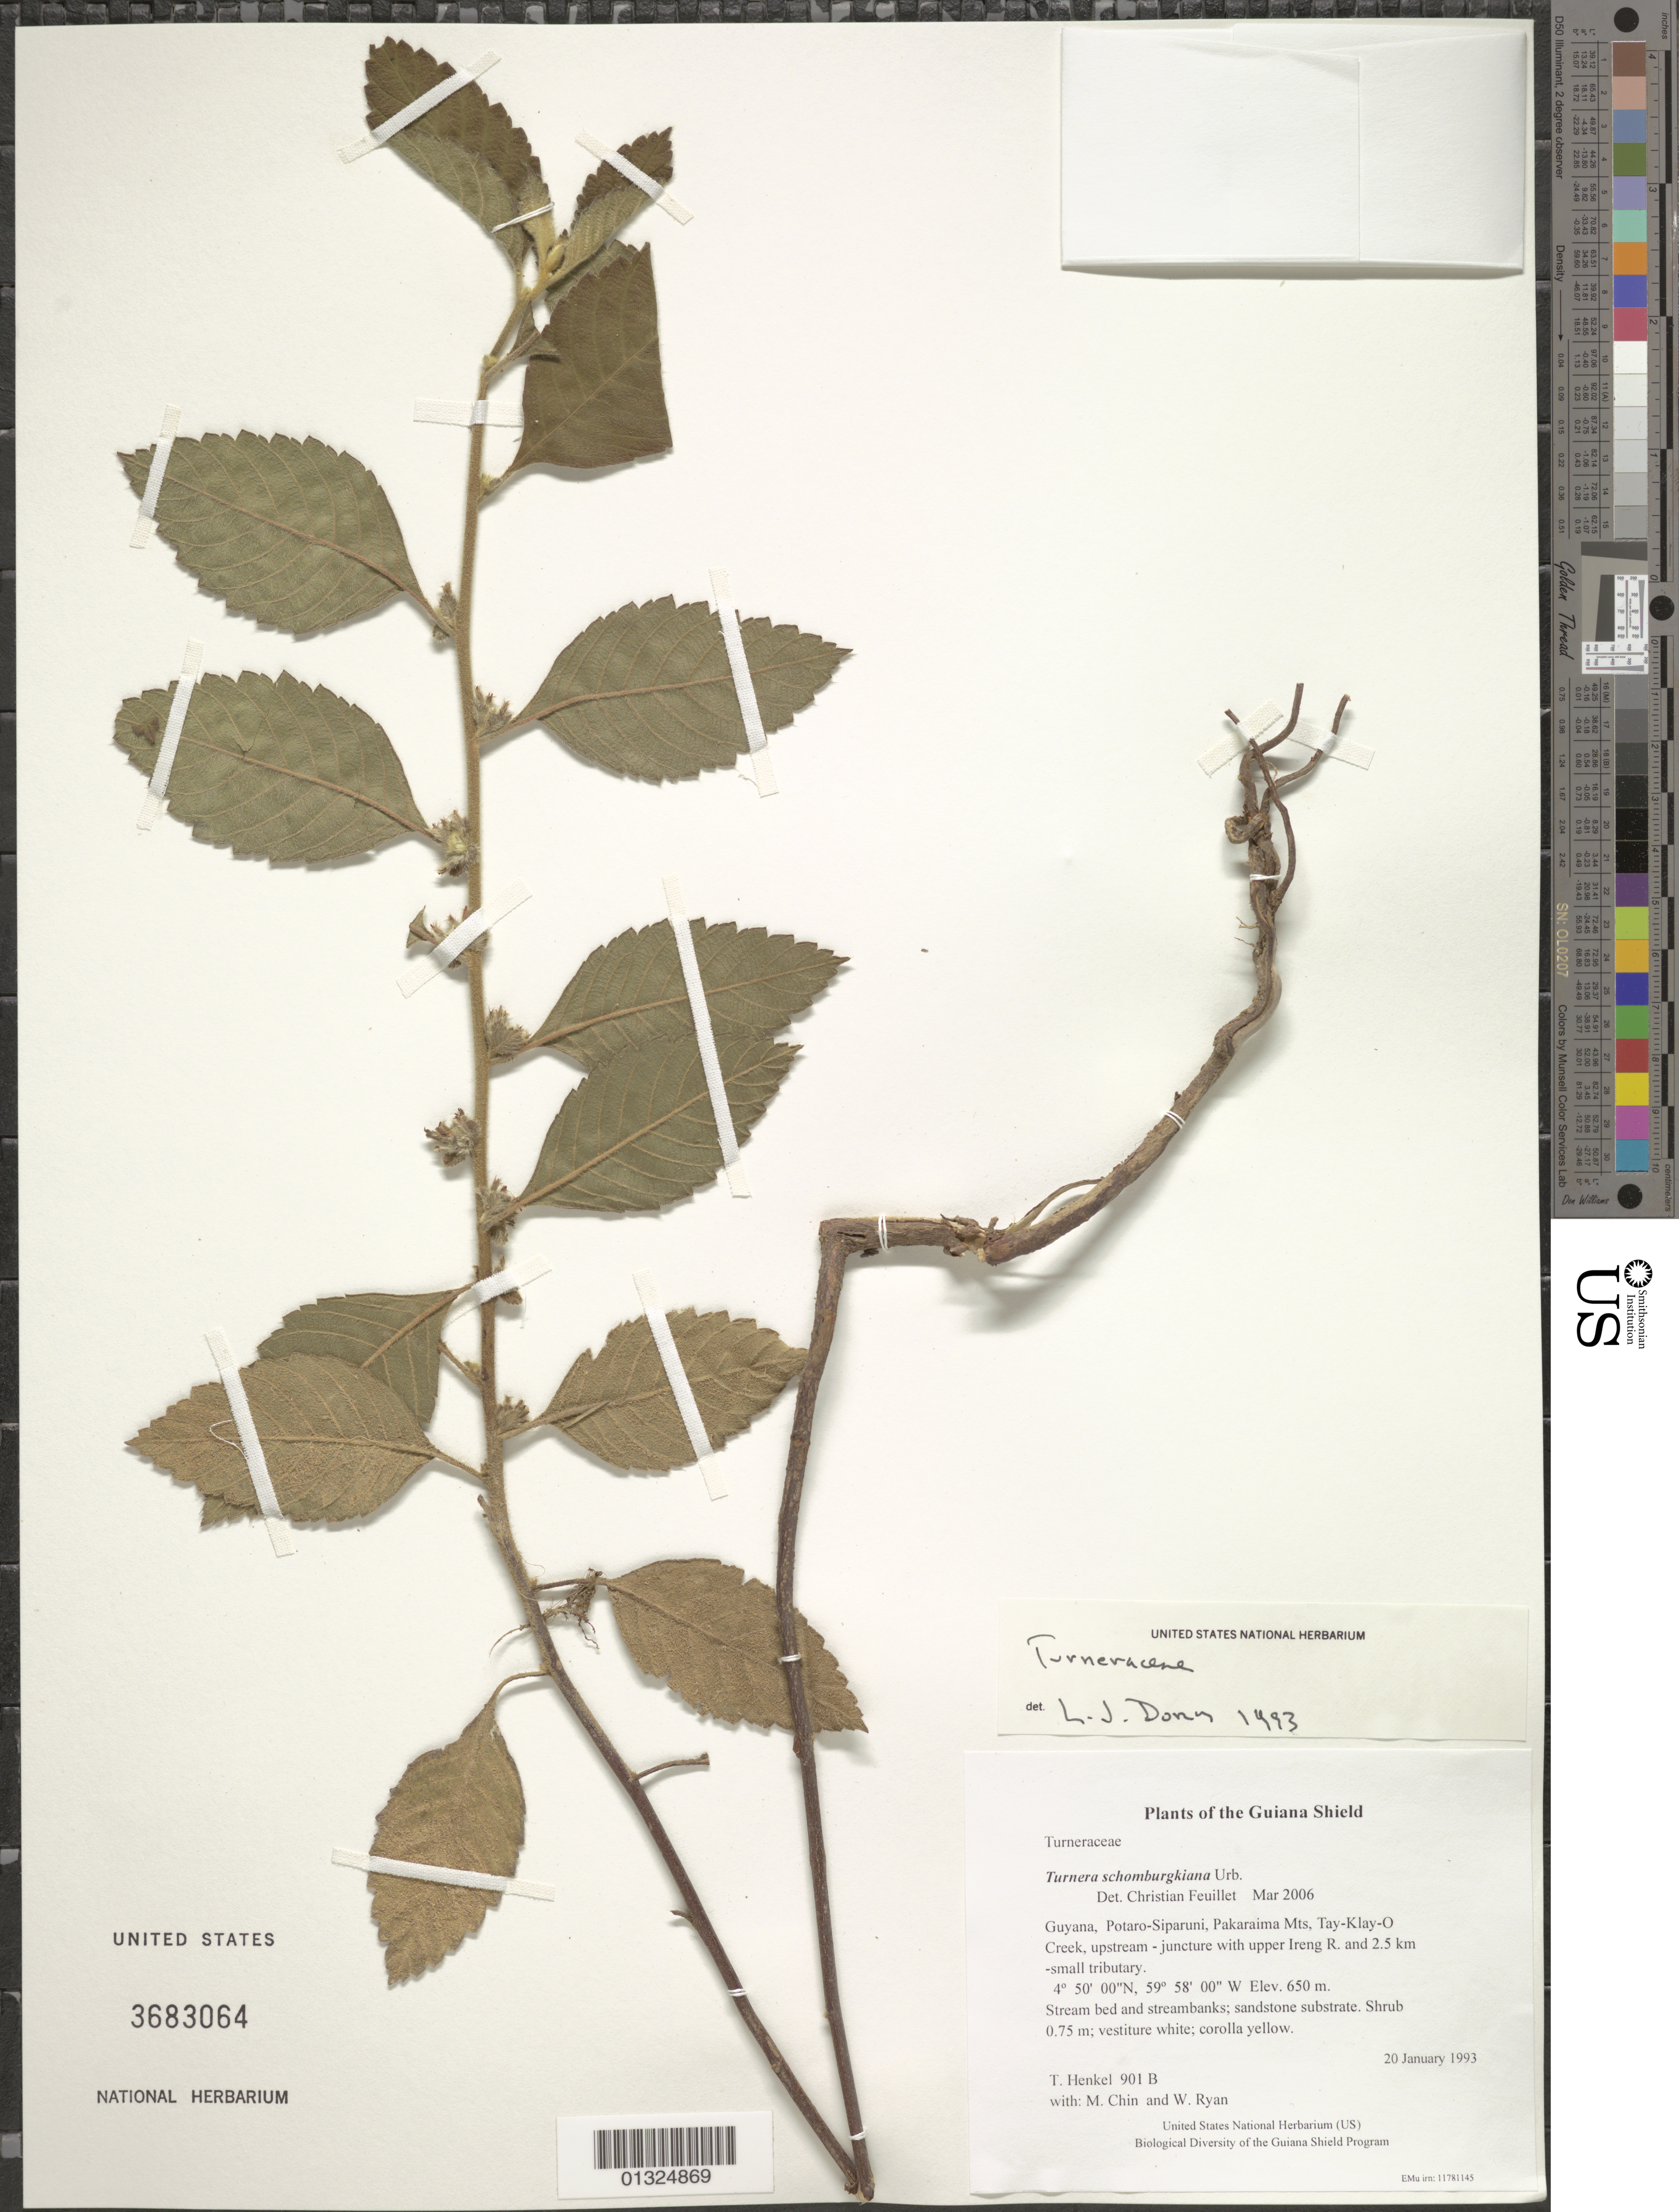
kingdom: Plantae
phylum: Tracheophyta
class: Magnoliopsida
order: Malpighiales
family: Turneraceae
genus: Oxossia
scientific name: Oxossia schomburgkiana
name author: (Urb.) L. Rocha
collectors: T. Henkel, M. Chin & W. Ryan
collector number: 901 B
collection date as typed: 20 January 1993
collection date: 1993-01-20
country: Guyana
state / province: Potaro-Siparuni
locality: Pakaraima Mts, Tay-Klay-O Creek, upstream - juncture with upper Ireng R. and 2.5 km -small tributary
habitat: Stream bed and streambanks; sandstone substrate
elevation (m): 650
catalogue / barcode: US 3683064